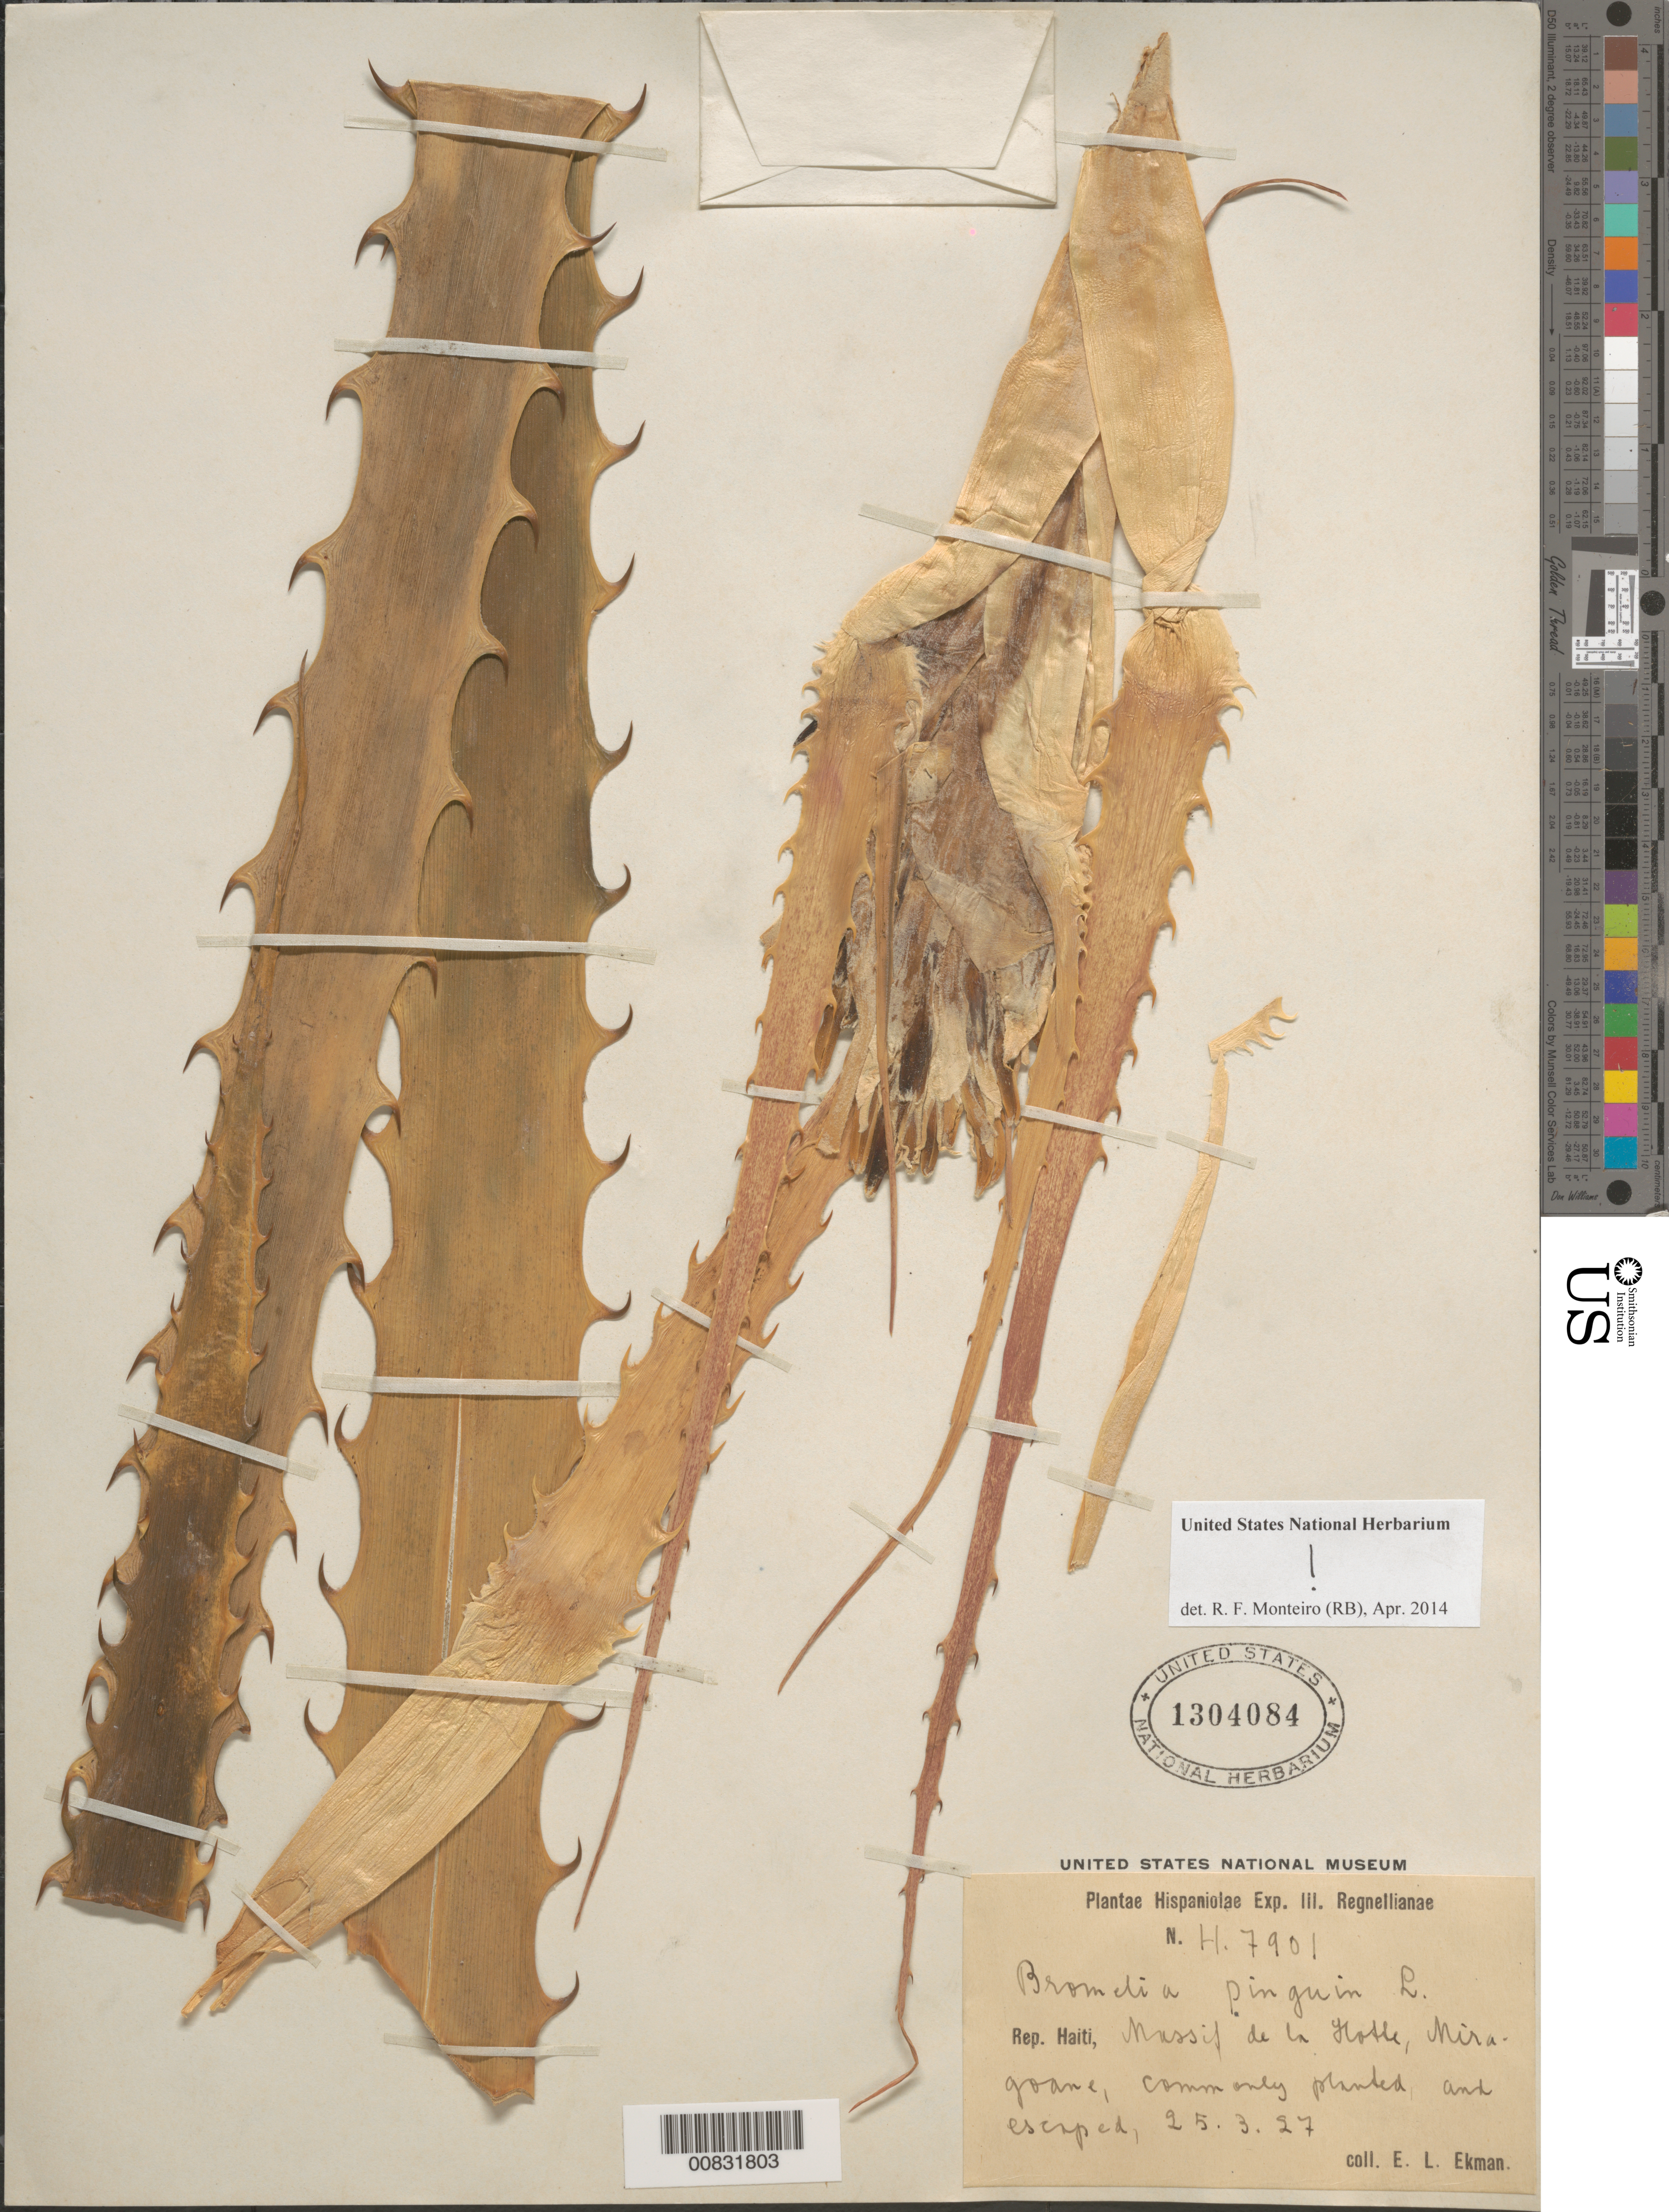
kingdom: Plantae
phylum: Tracheophyta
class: Liliopsida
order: Poales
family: Bromeliaceae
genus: Bromelia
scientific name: Bromelia pinguin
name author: L.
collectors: E. L. Ekman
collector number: H 7901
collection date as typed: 25 Mar 1927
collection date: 1927-03-25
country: Haiti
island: Hispaniola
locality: Massif de la Hotte, Miragoane.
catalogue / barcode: US 1304084